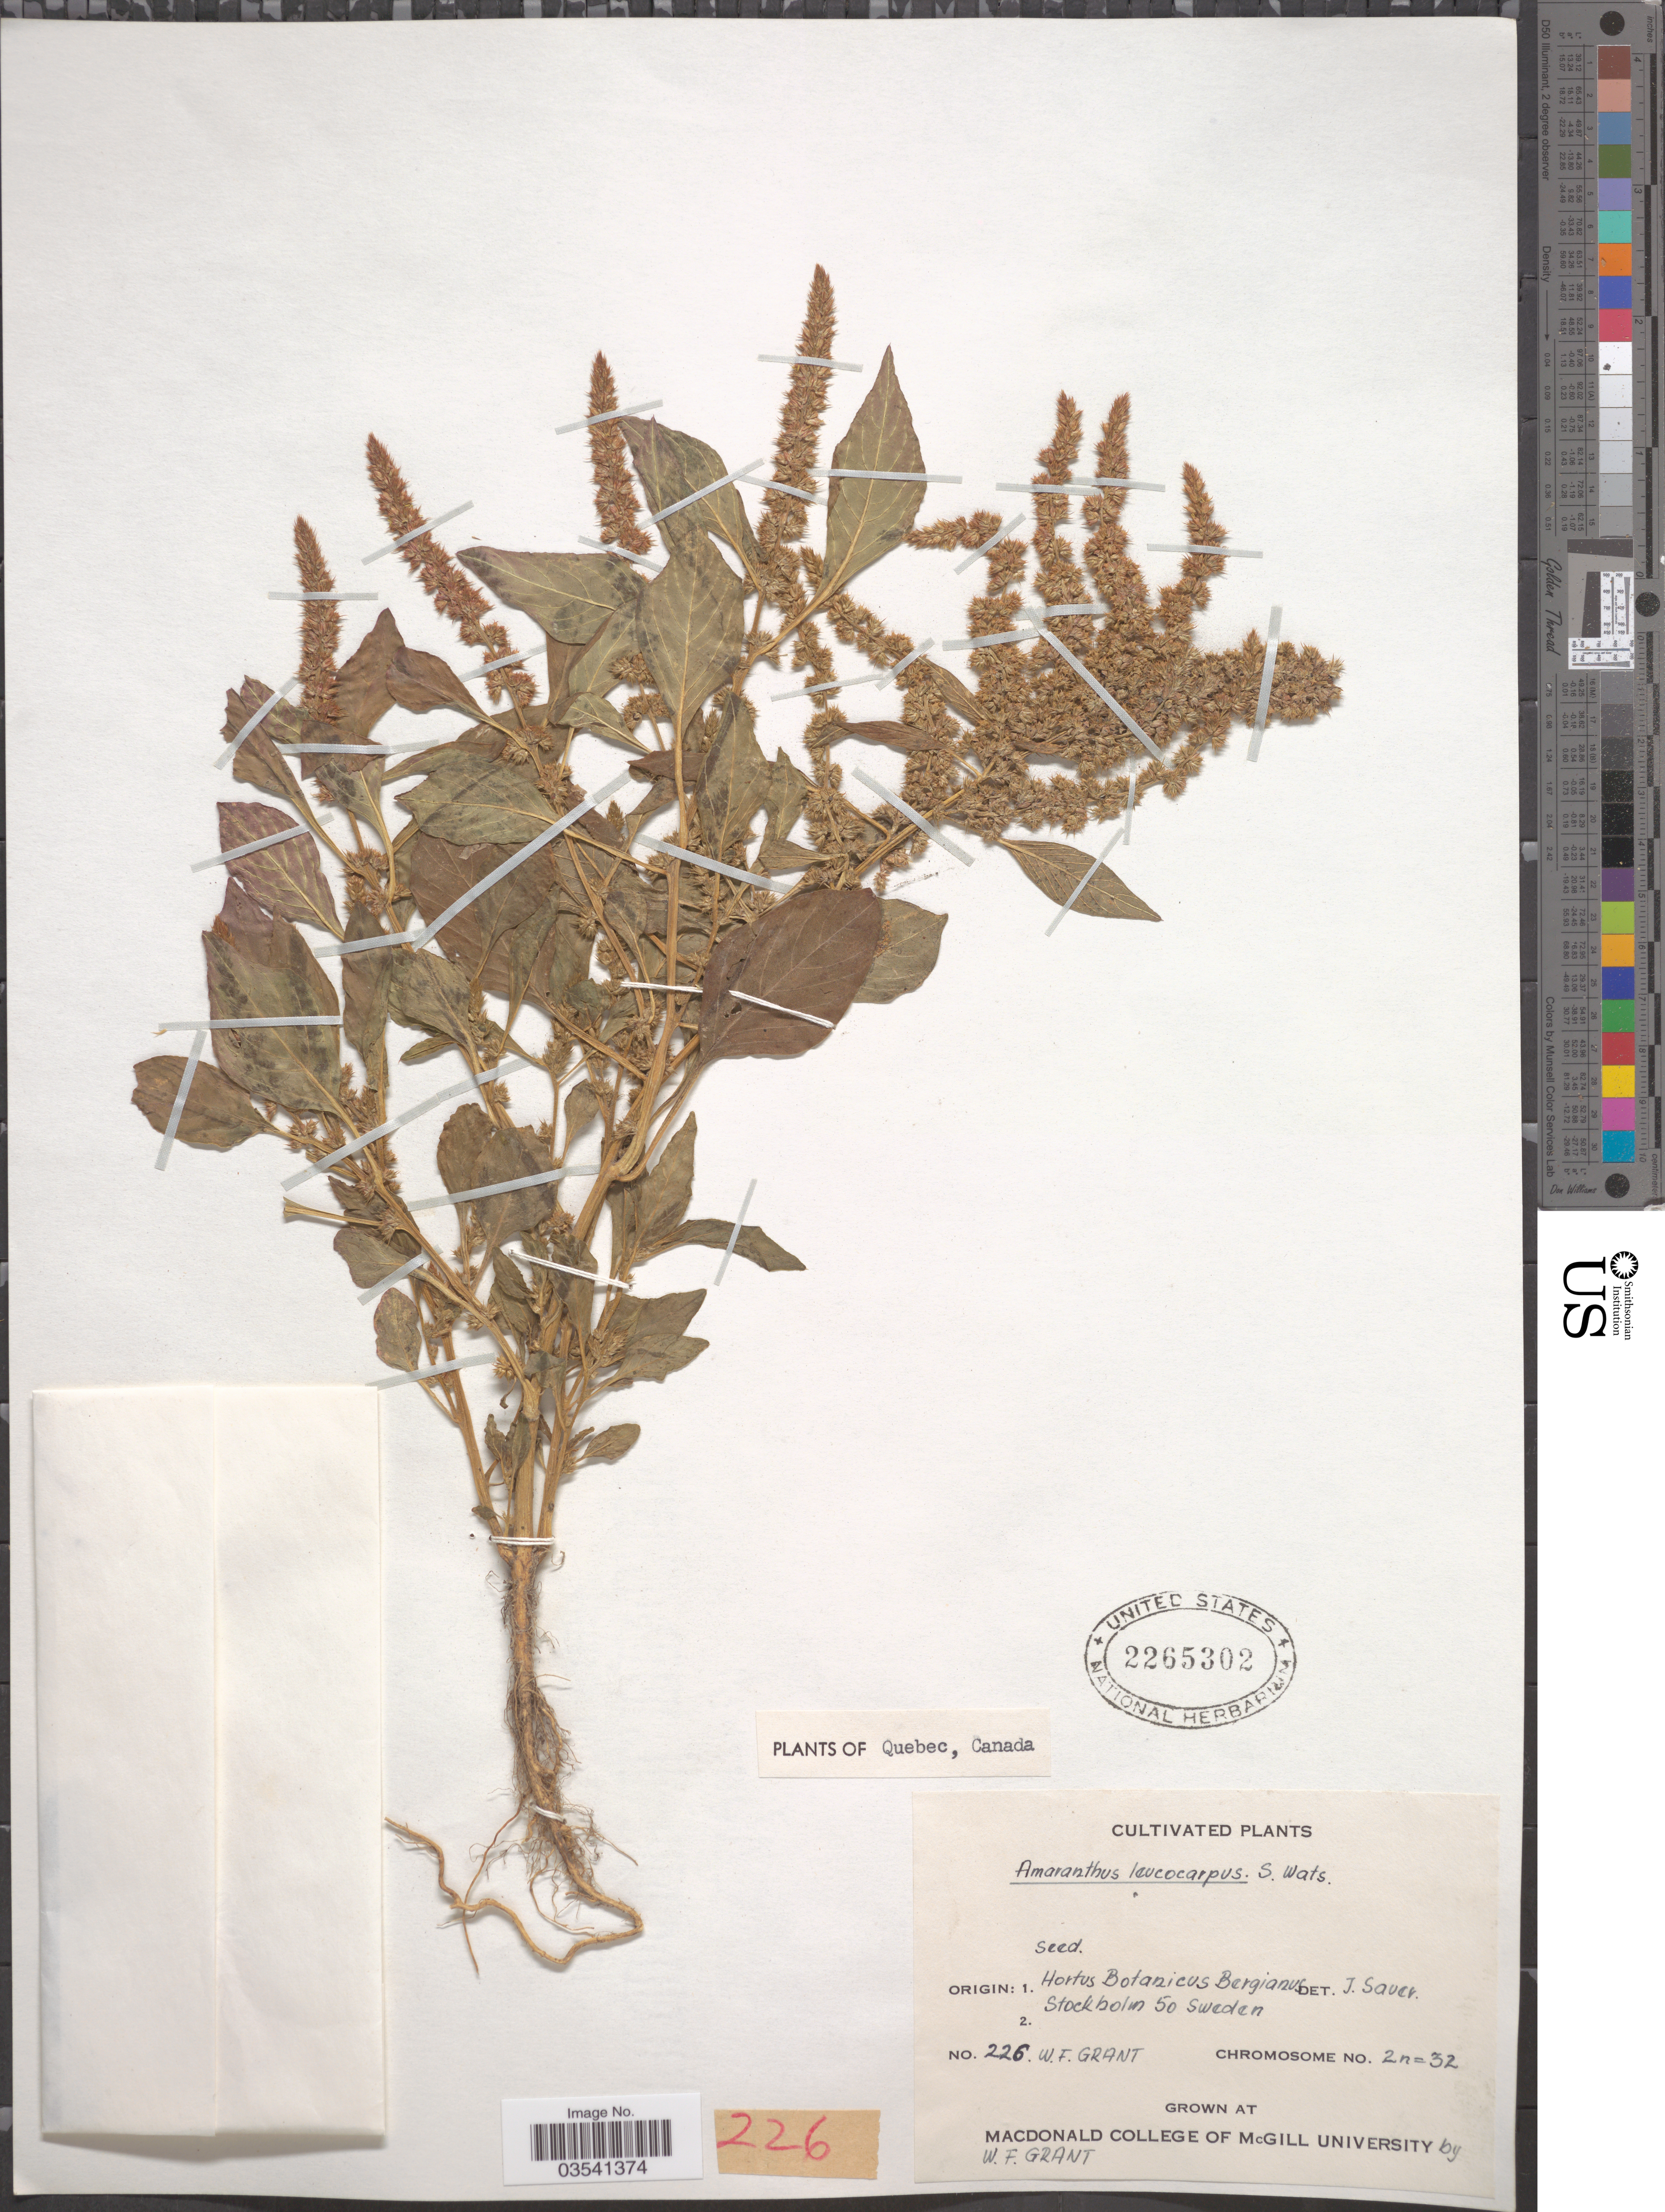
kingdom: Plantae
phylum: Tracheophyta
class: Magnoliopsida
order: Caryophyllales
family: Amaranthaceae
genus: Amaranthus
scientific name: Amaranthus leucocarpus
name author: S. Watson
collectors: W. Grant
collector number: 226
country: Canada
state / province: Quebec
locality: Grown at MacDonald College of McGill University.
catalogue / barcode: US 2265302